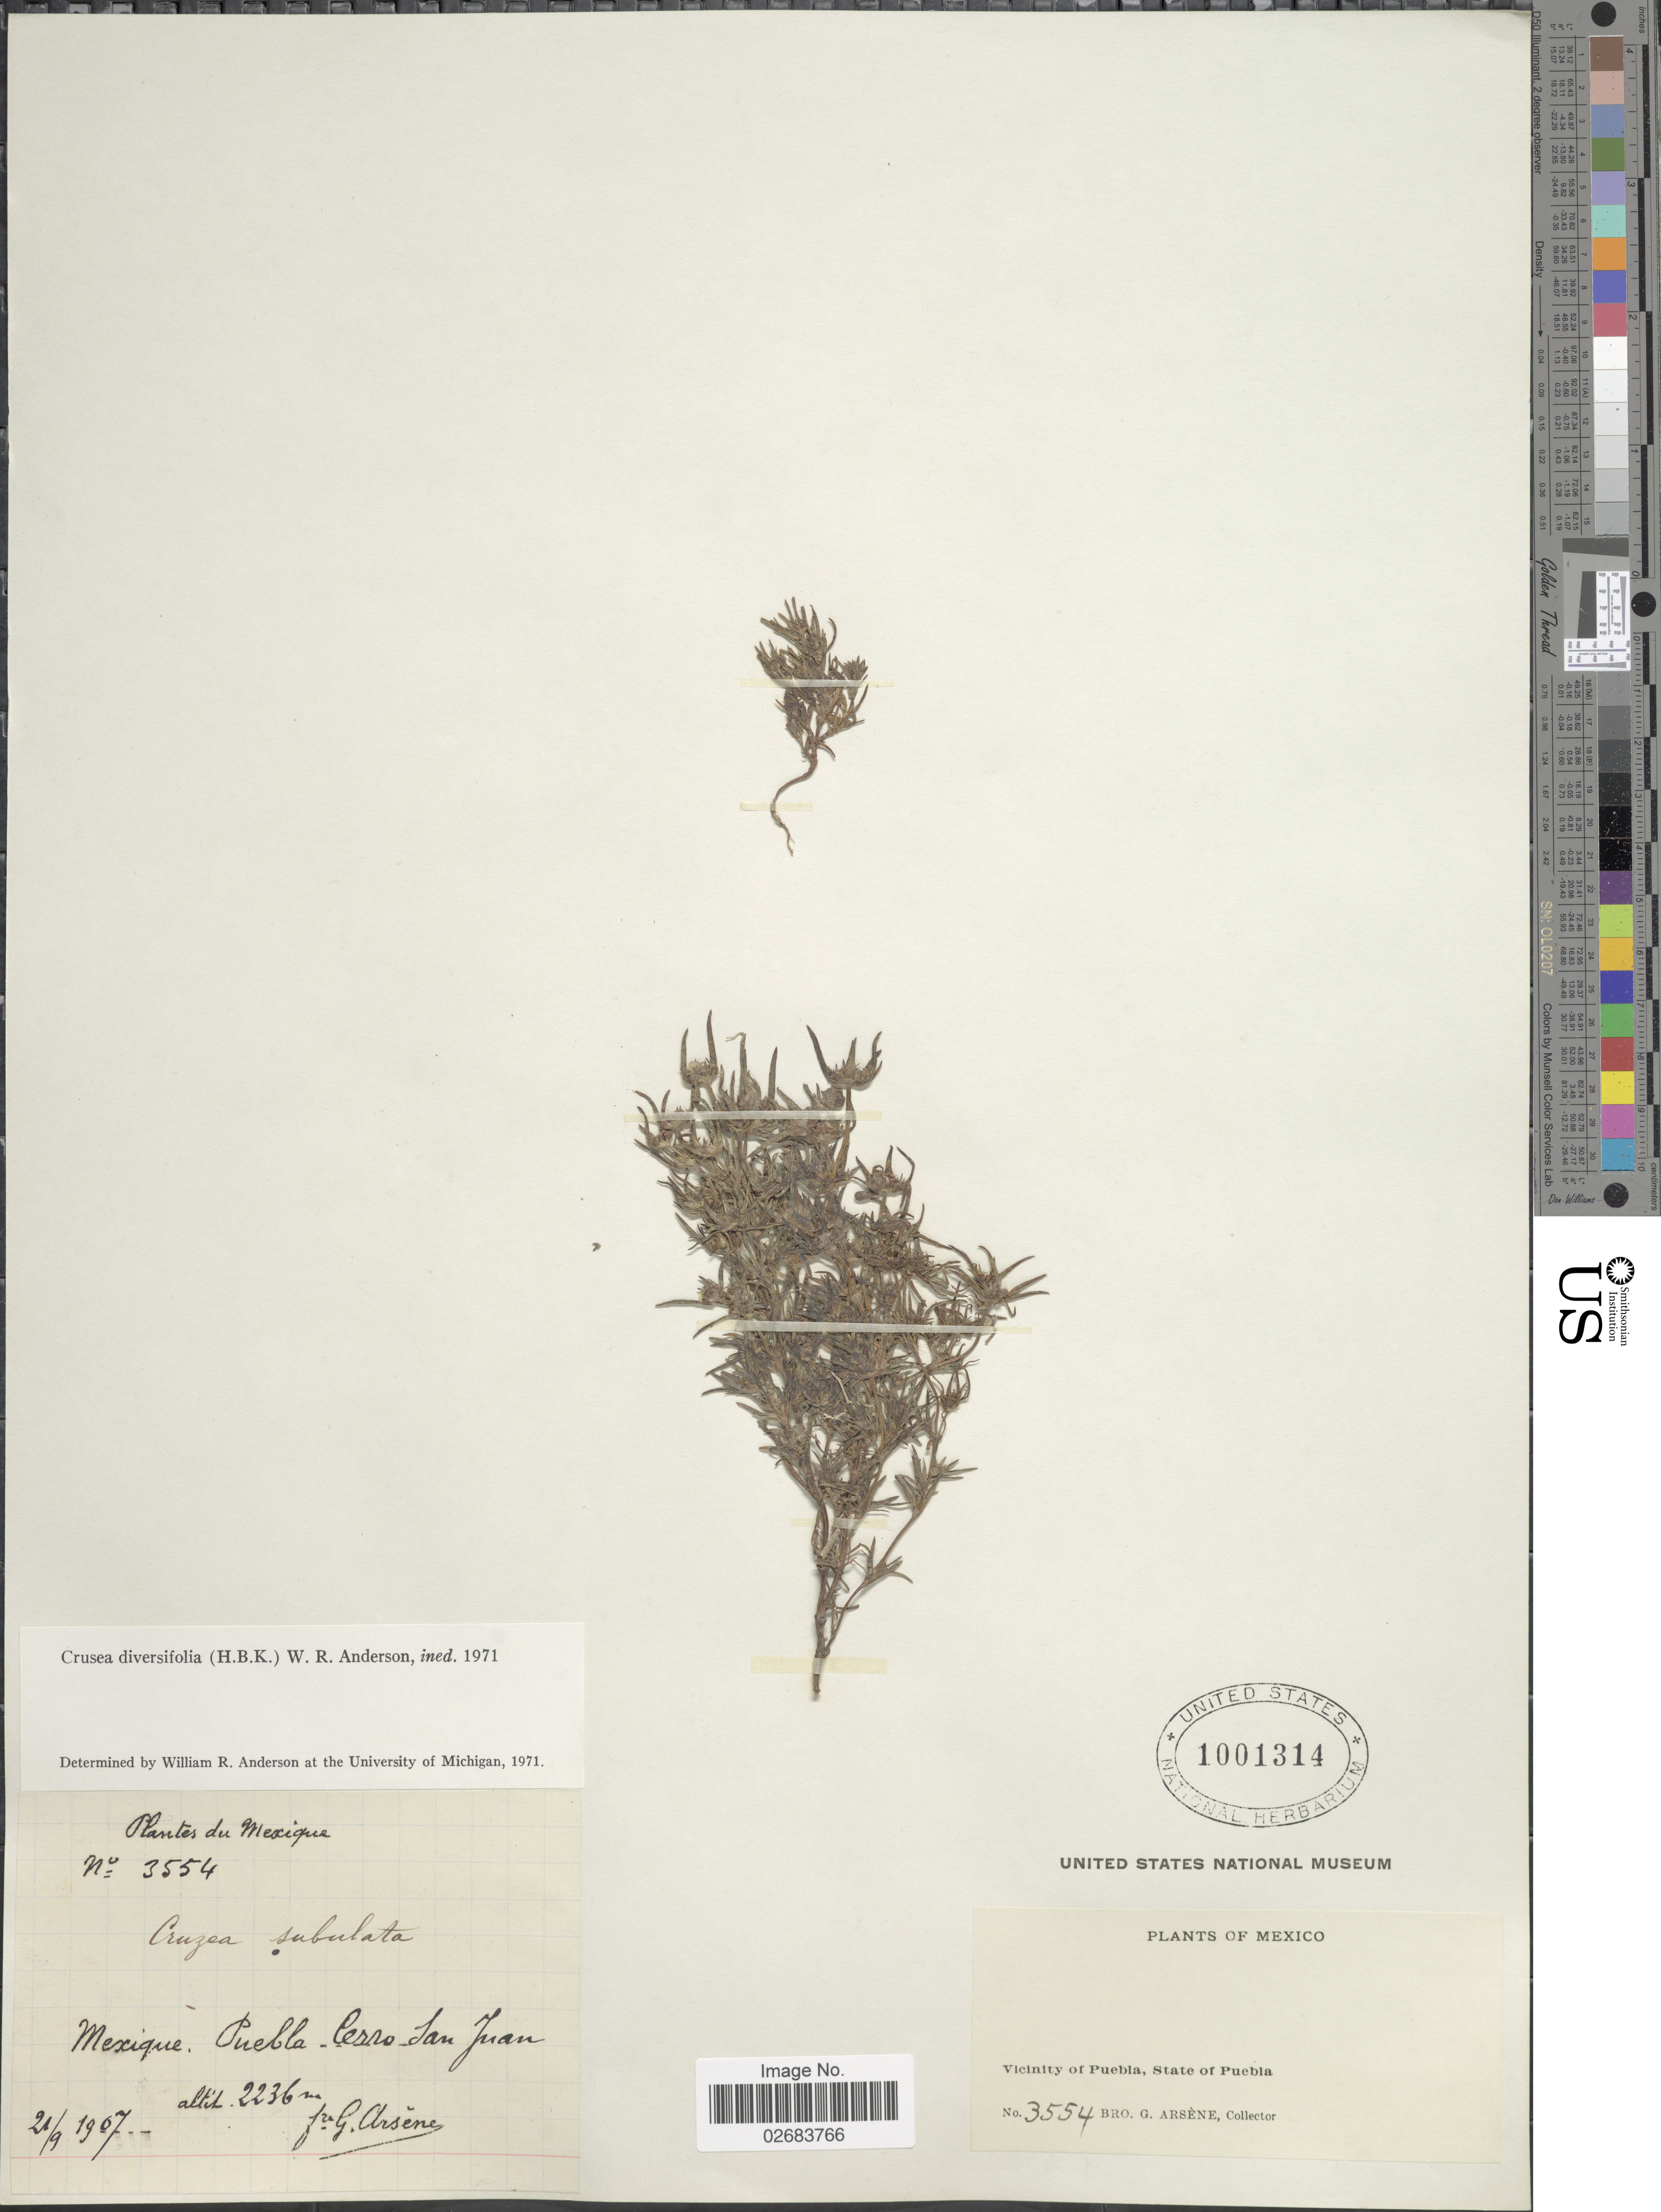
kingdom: Plantae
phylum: Tracheophyta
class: Magnoliopsida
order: Gentianales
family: Rubiaceae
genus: Crusea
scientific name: Crusea diversifolia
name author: (Kunth) W.R. Anderson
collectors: Bro. G. Arsène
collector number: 3554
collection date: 1907-09-21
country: Mexico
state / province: Puebla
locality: Cerro San Juan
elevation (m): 2236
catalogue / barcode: US 1001314